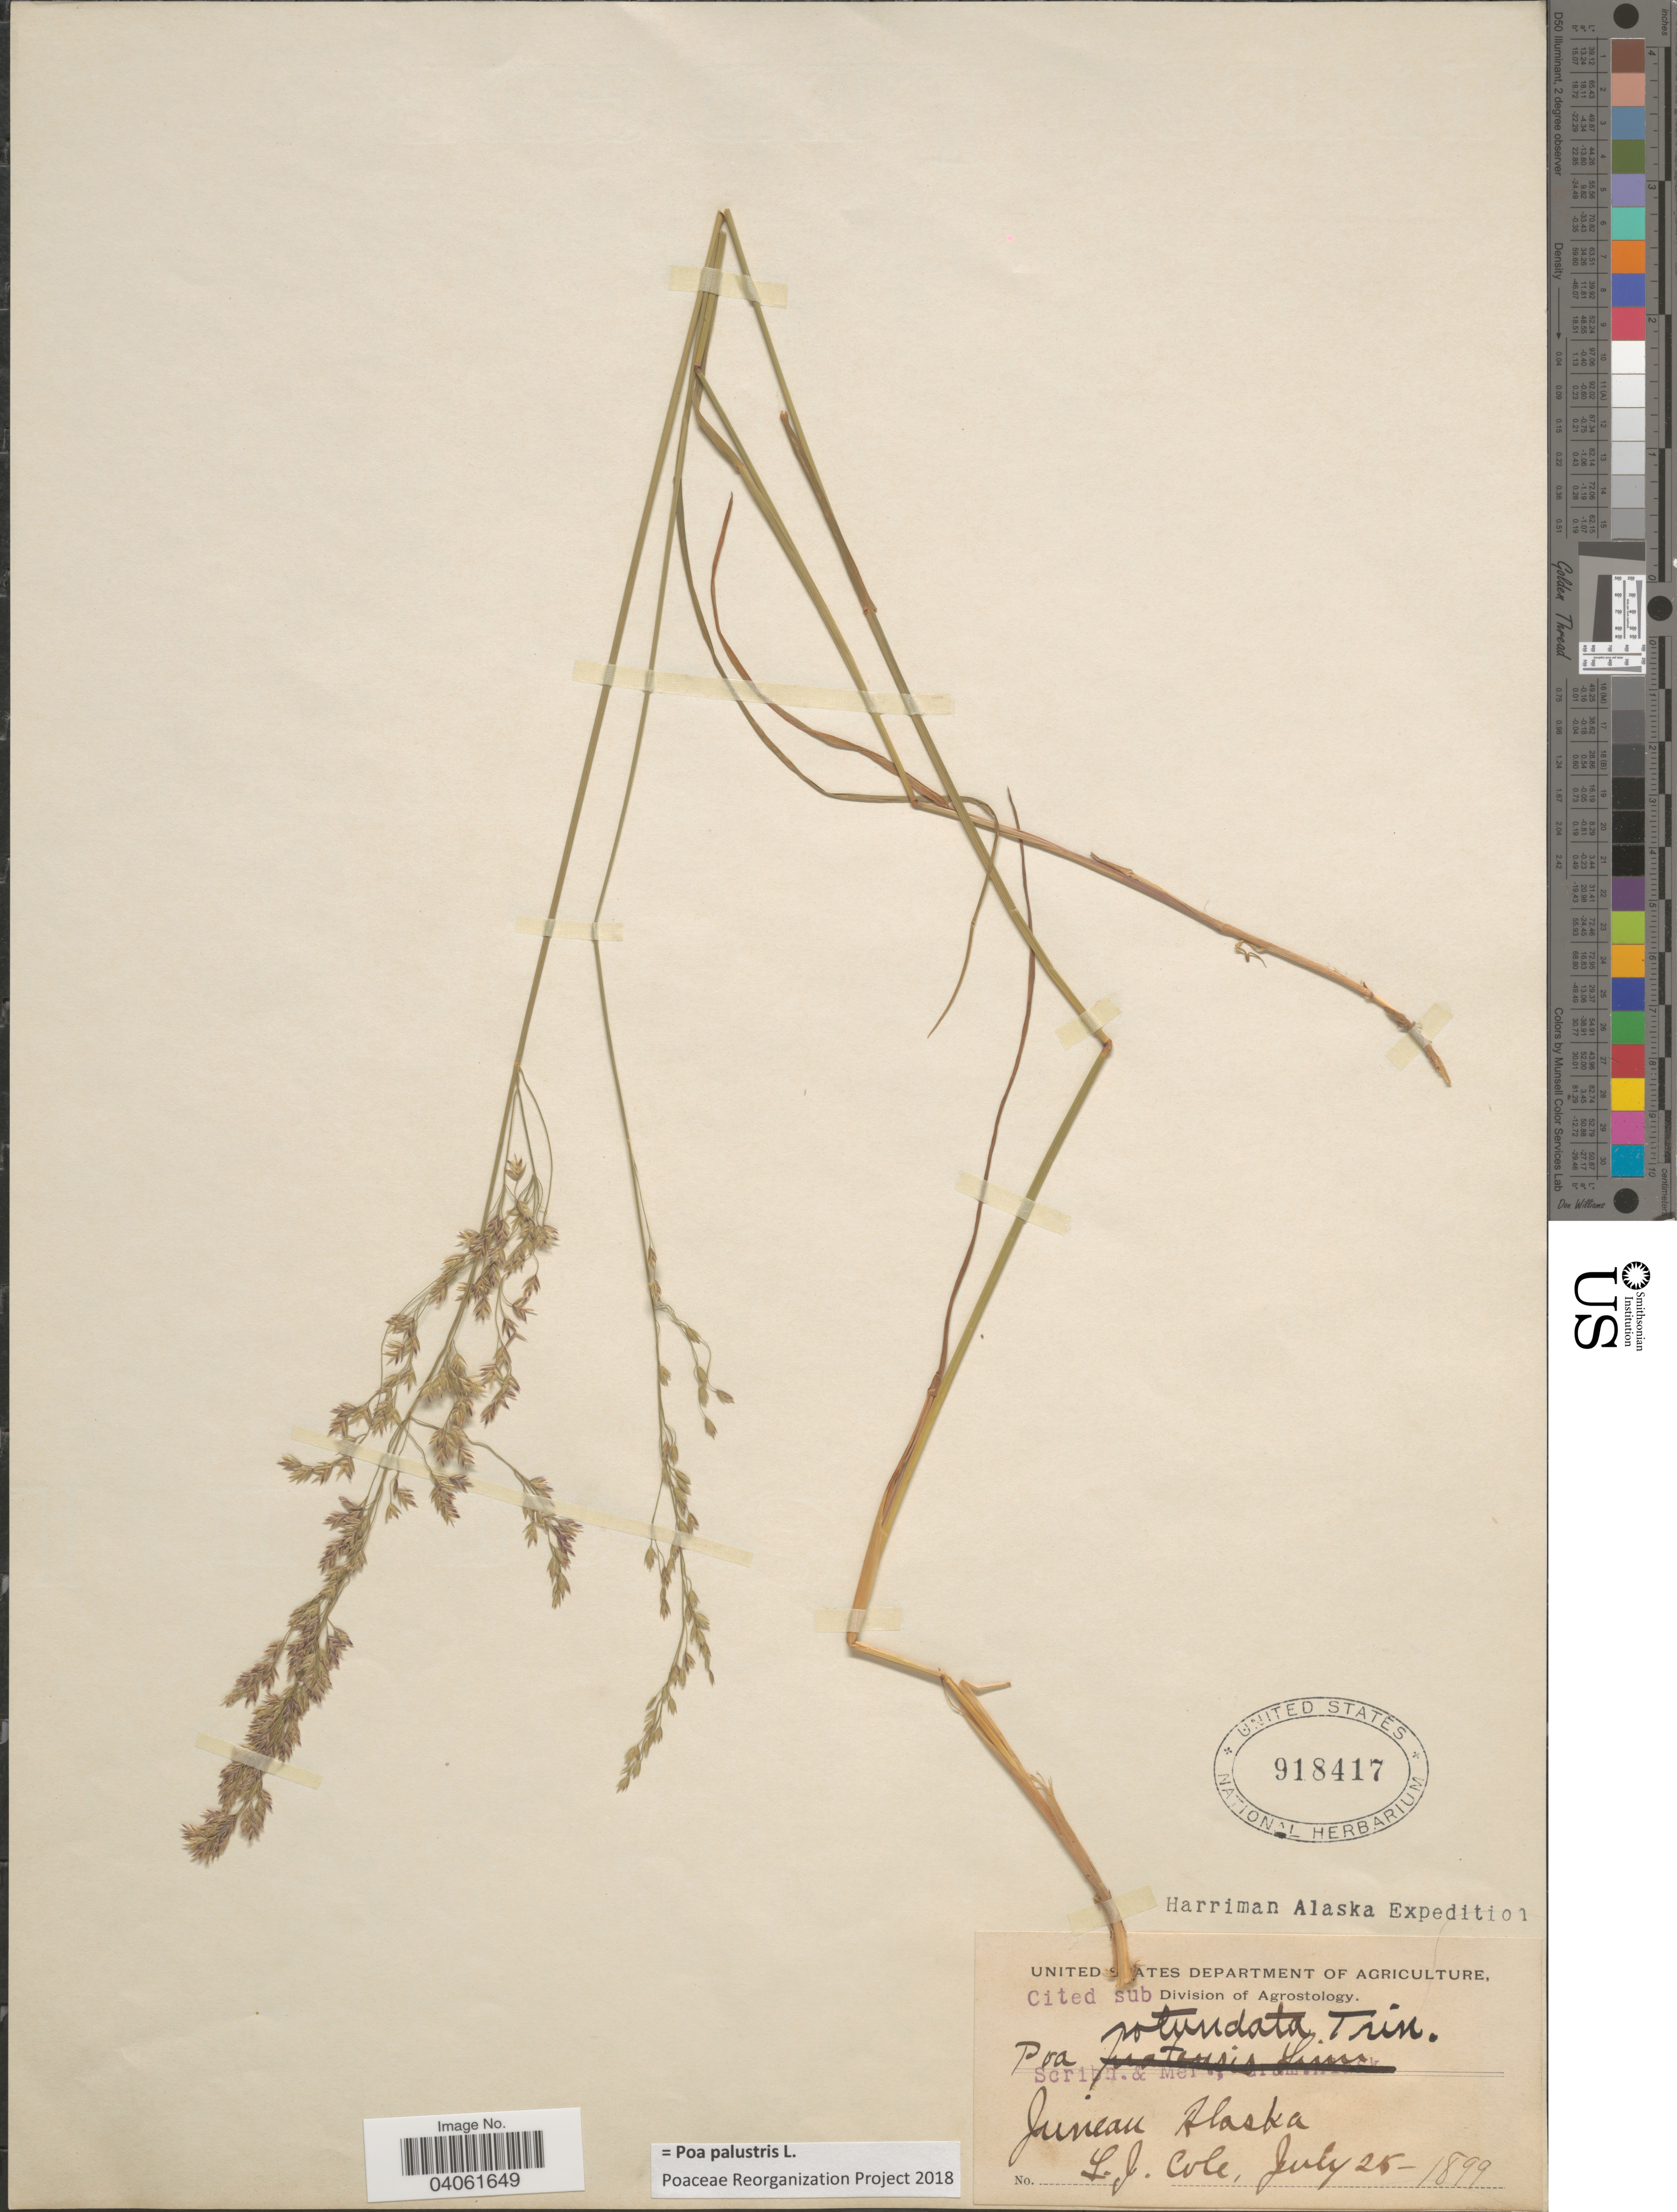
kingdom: Plantae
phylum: Tracheophyta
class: Liliopsida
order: Poales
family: Poaceae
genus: Poa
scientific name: Poa palustris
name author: L.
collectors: L. Cole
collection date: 1899-07-25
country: United States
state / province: Alaska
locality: Juneau.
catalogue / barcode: US 918417